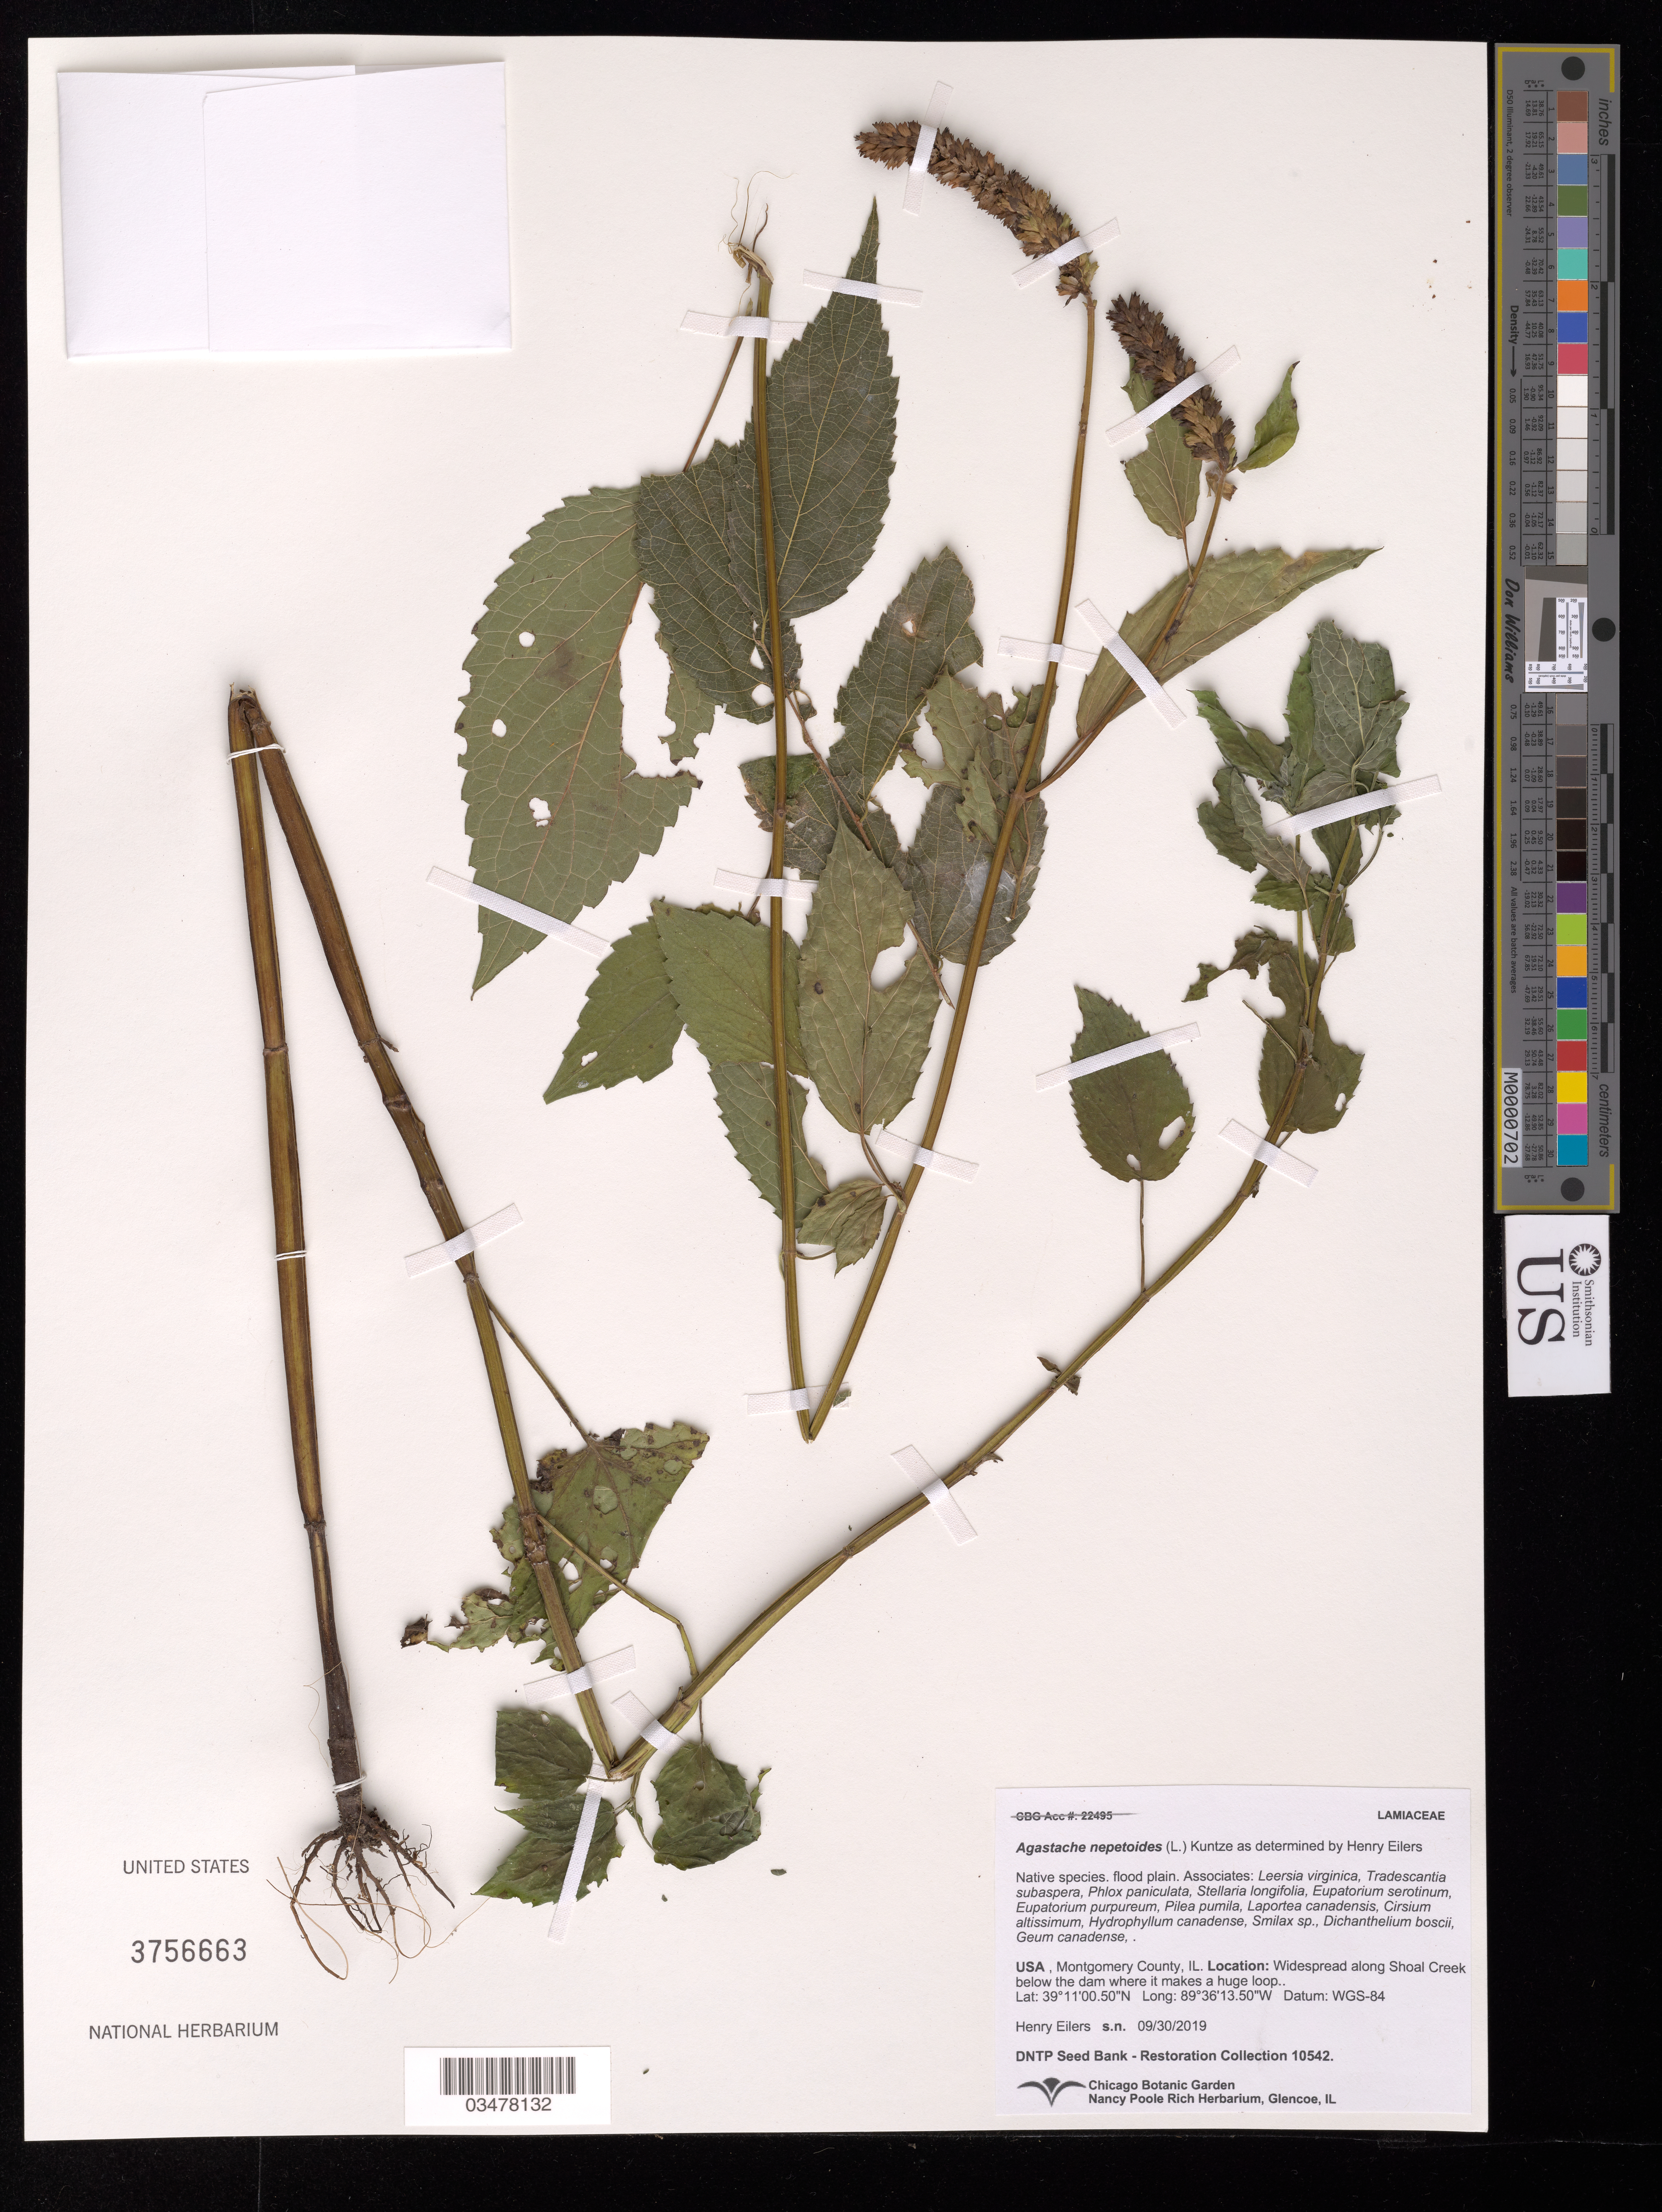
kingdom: Plantae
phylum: Tracheophyta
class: Magnoliopsida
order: Lamiales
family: Lamiaceae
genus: Agastache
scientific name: Agastache nepetoides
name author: (L.) Kuntze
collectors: H. Eilers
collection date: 2019-09-30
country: United States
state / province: Illinois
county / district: Montgomery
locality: Below dam along Shoal Creek.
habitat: Flood plain.With Phlox paniculata, Pilea pumila, Smilax sp., Geum canadense.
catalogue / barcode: US 3756663